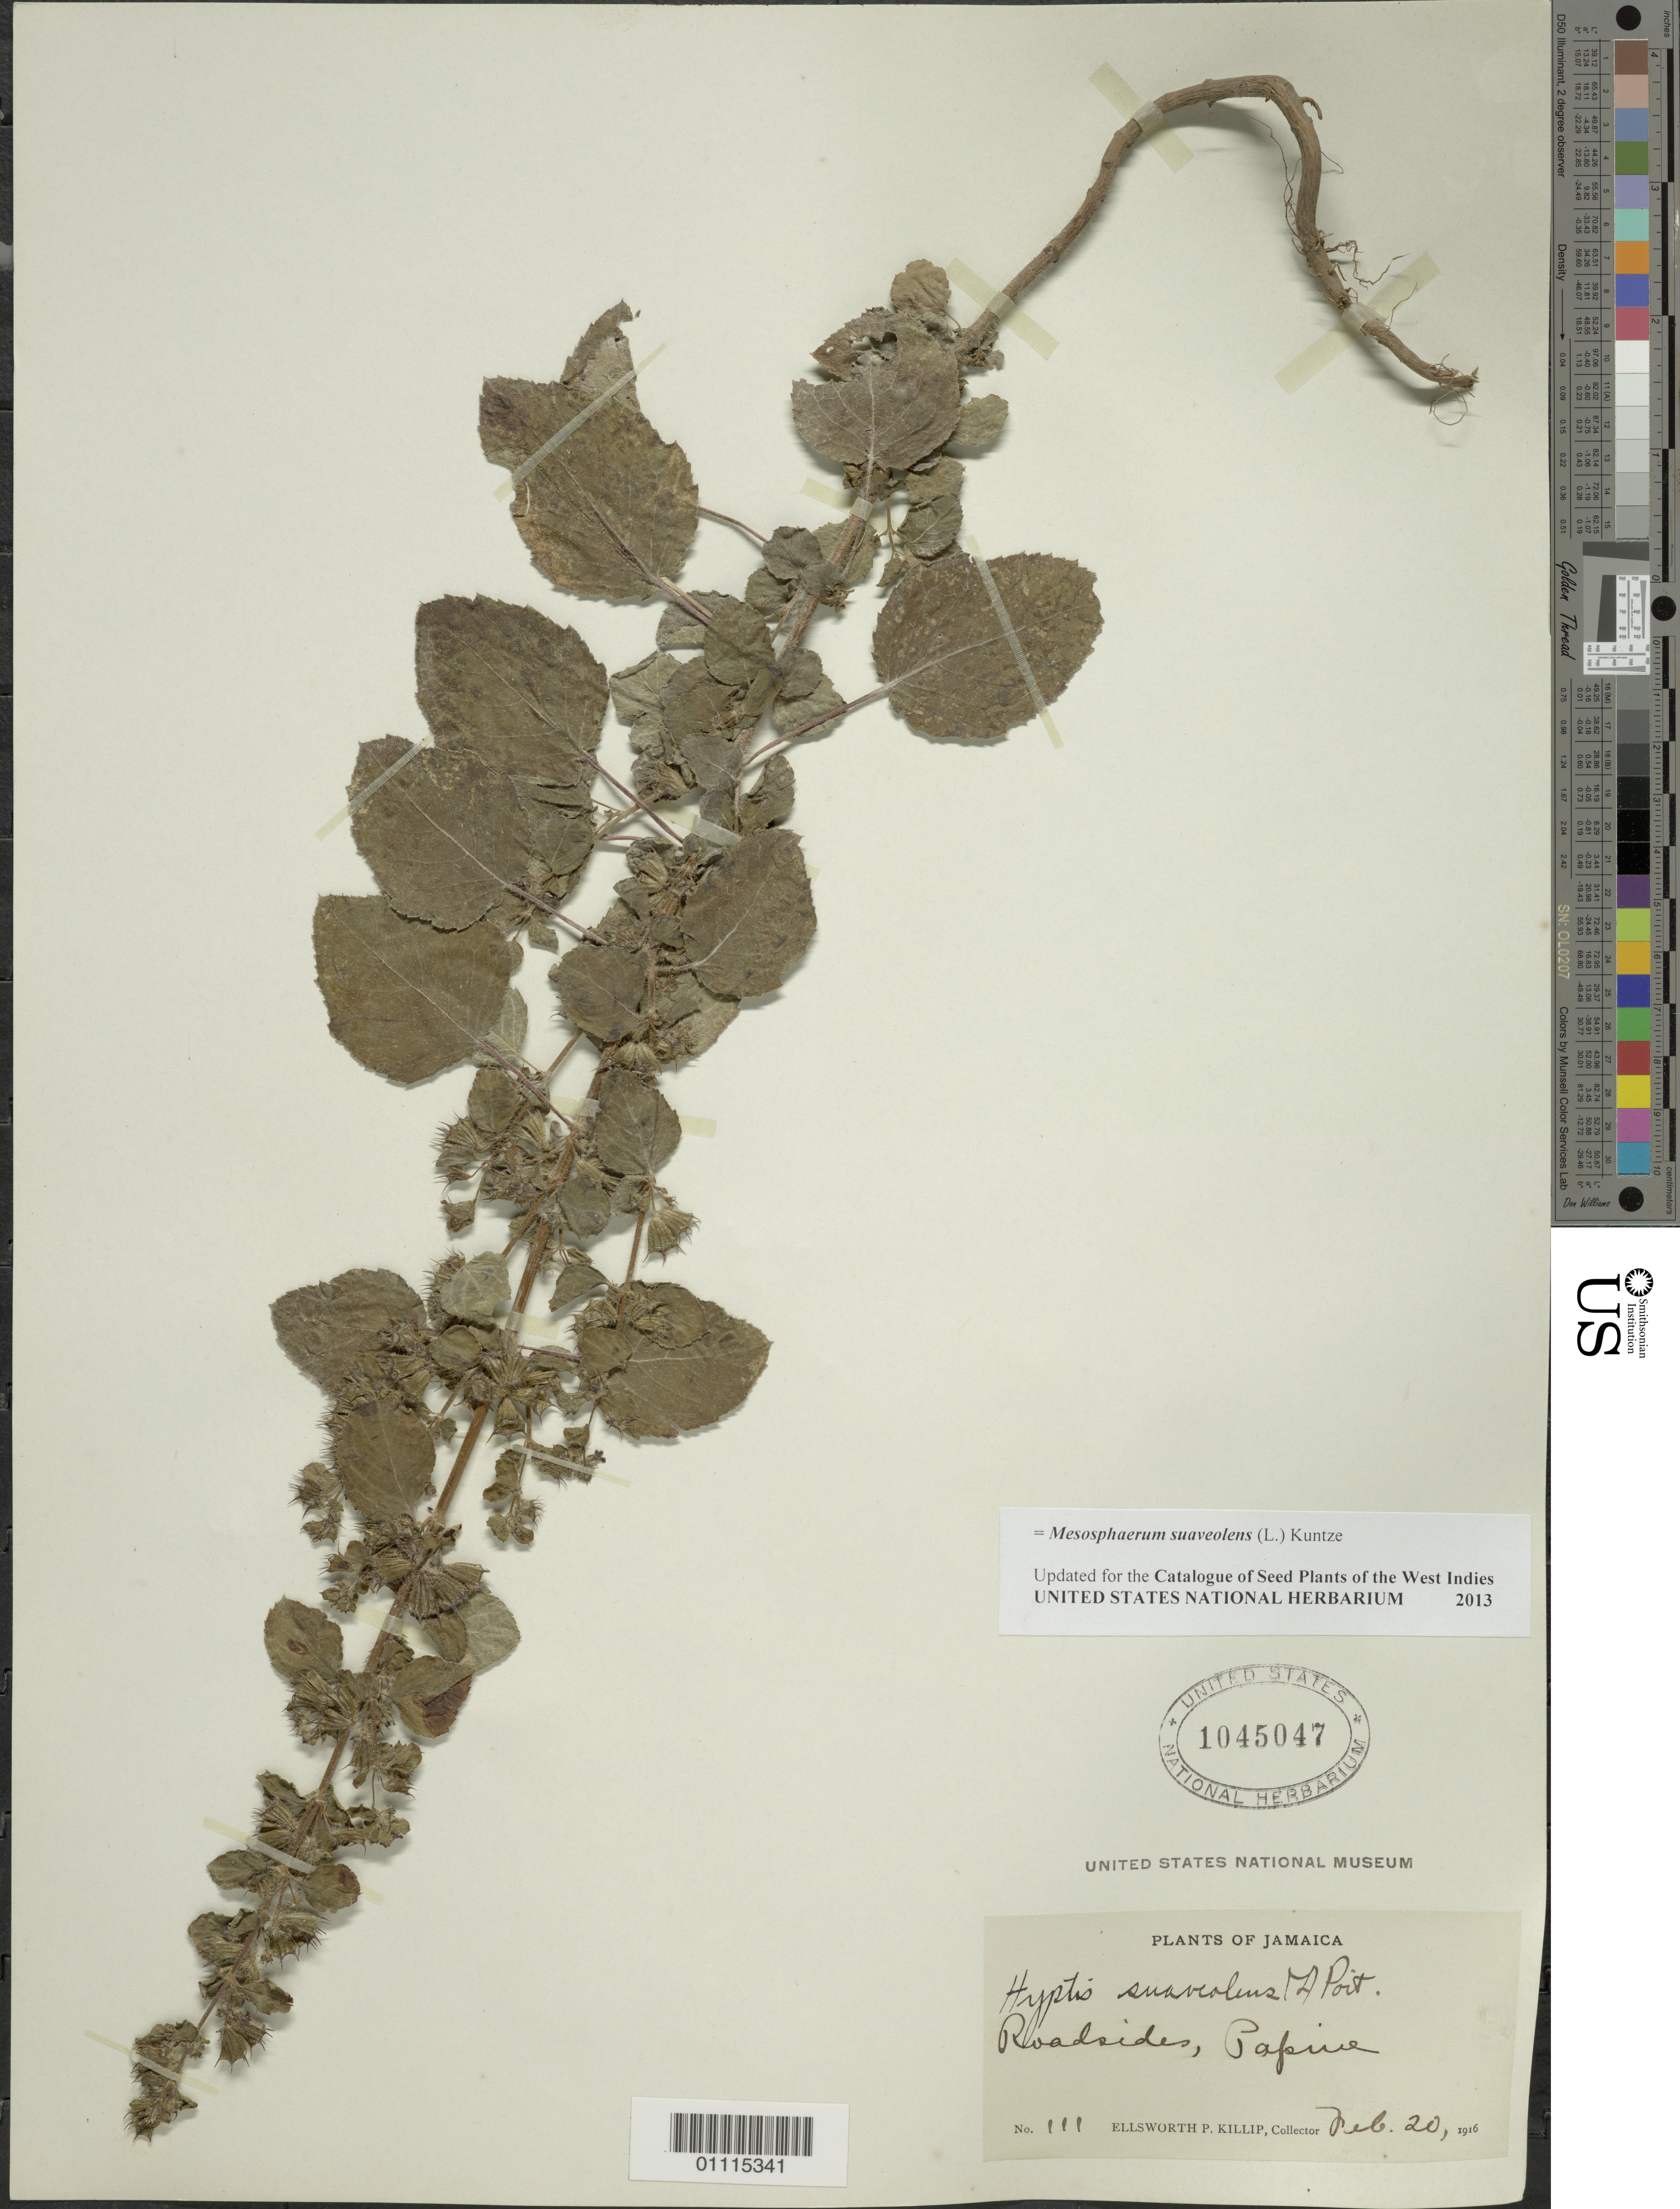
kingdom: Plantae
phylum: Tracheophyta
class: Magnoliopsida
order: Lamiales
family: Lamiaceae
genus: Mesosphaerum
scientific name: Mesosphaerum suaveolens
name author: (L.) Kuntze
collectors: E. P. Killip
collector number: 111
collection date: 1916-02-20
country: Jamaica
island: Greater Antilles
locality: Papine.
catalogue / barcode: US 1045047